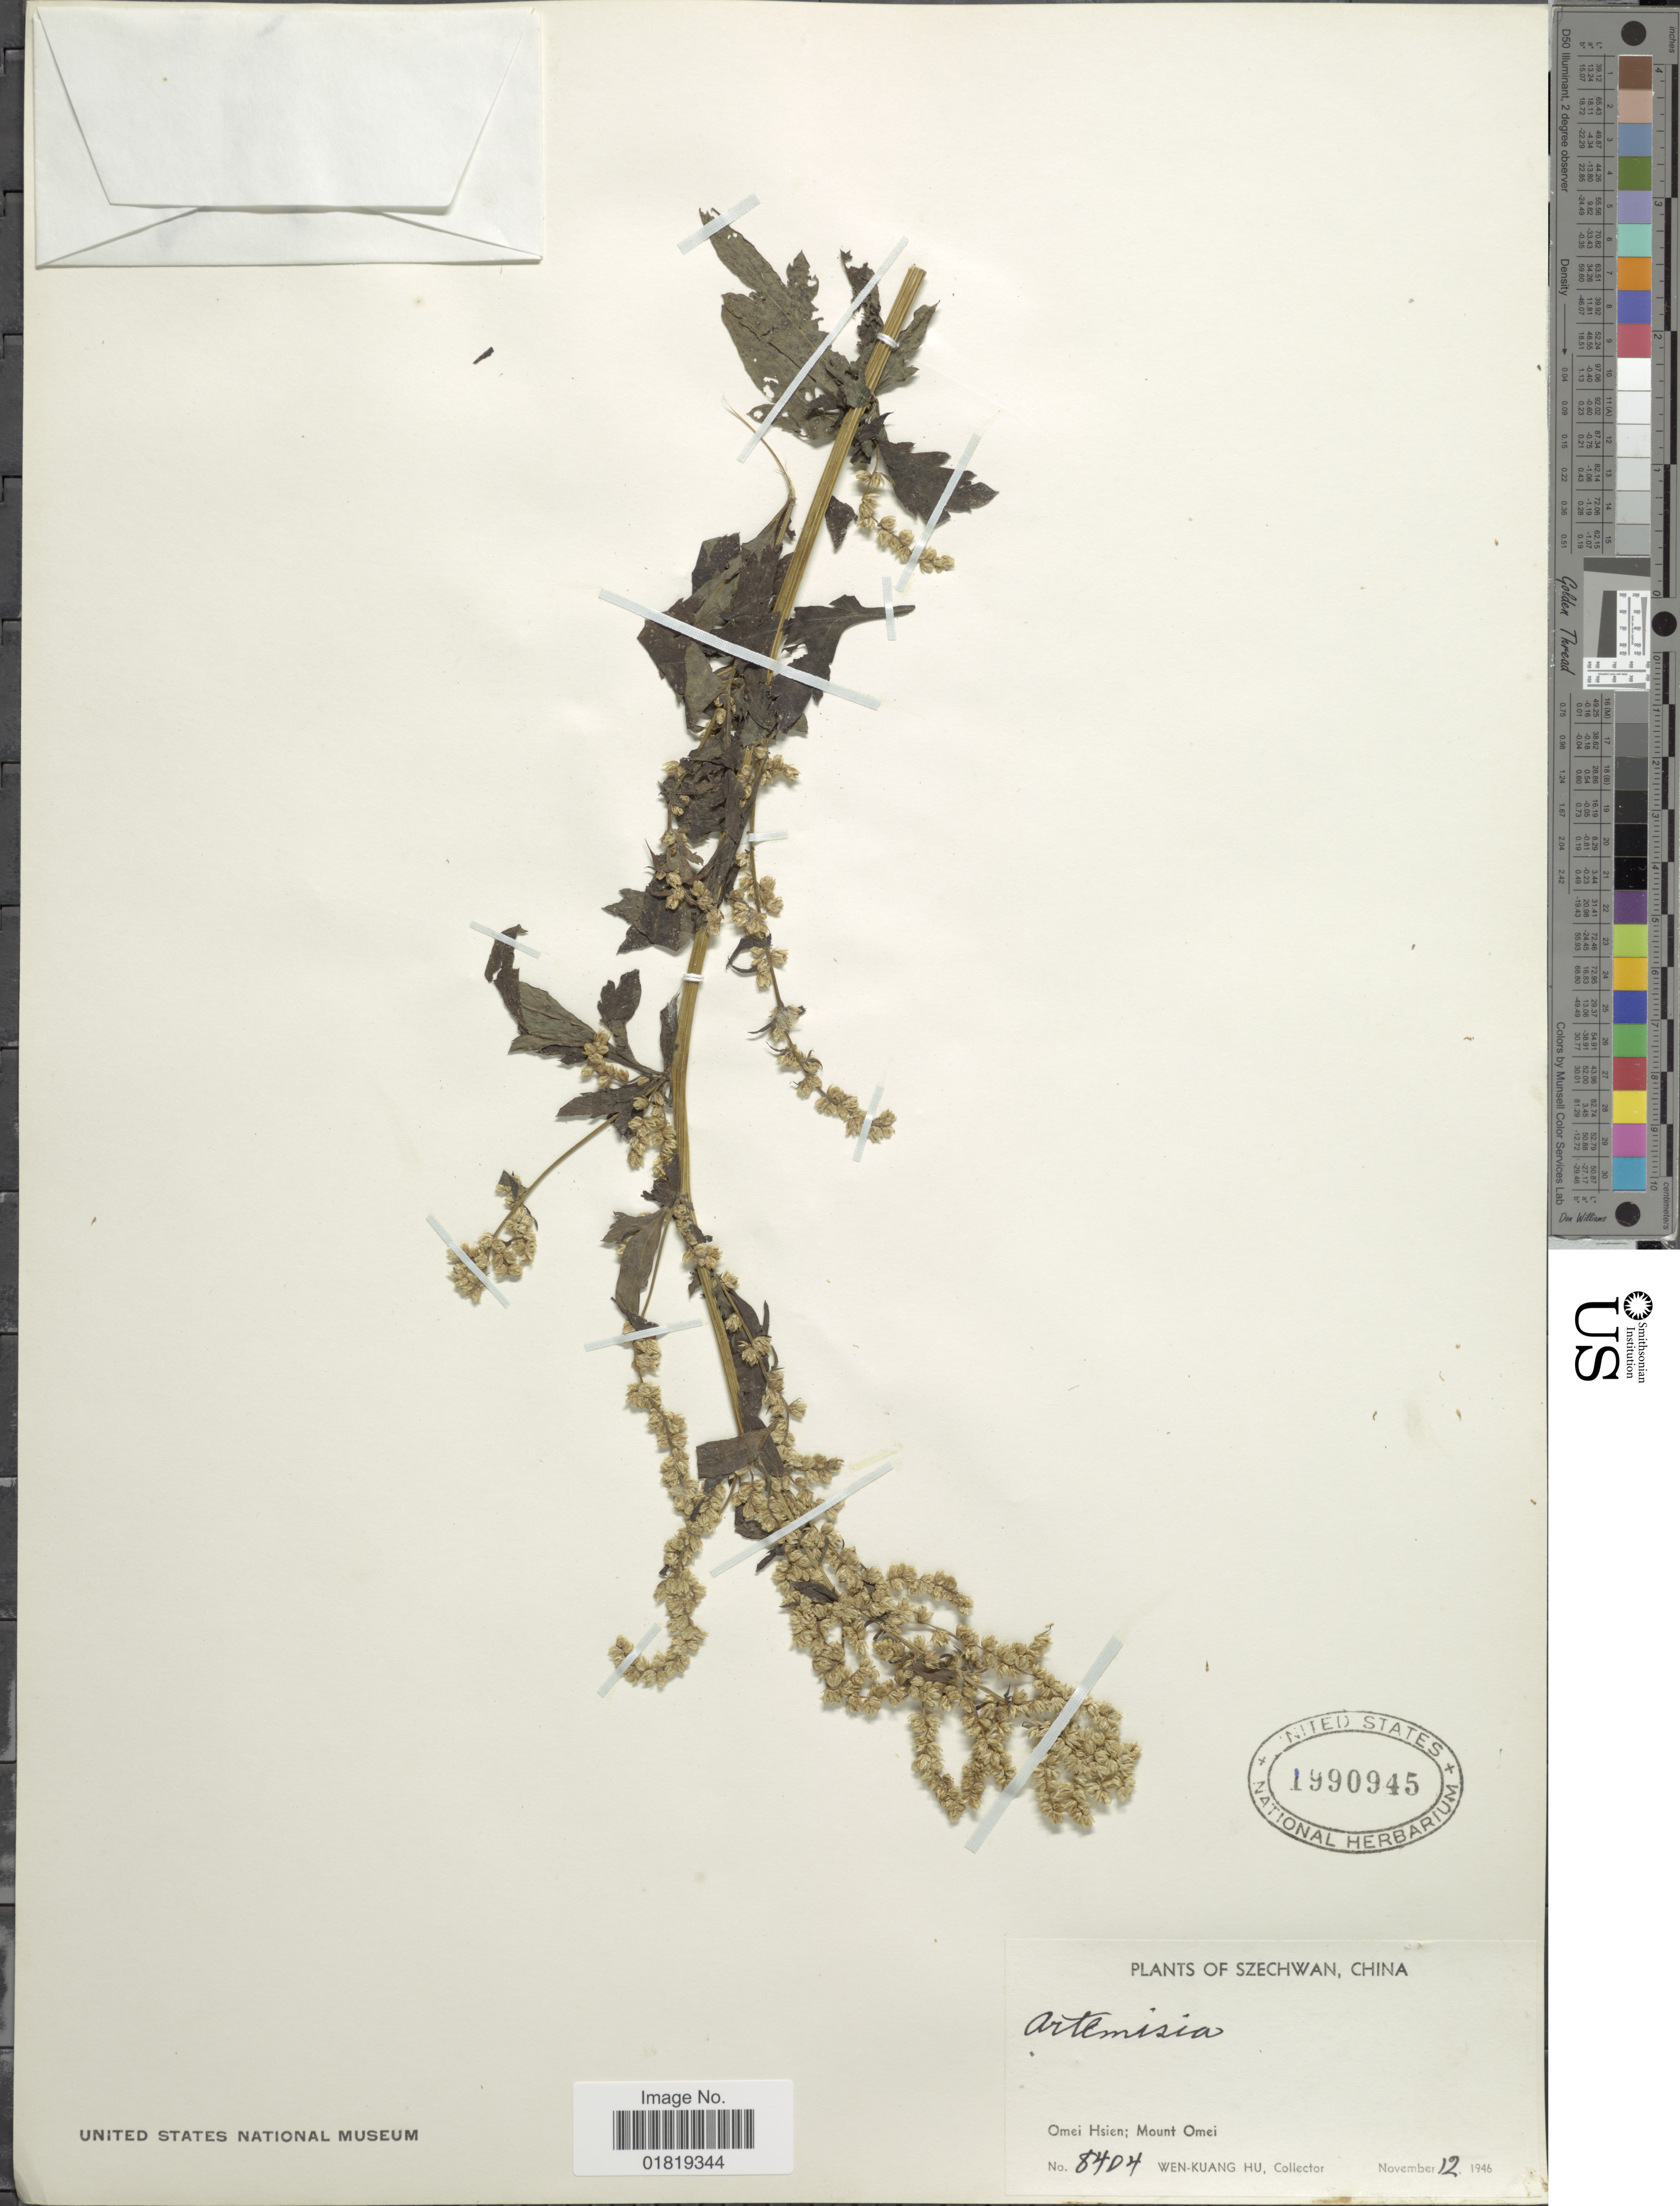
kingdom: Plantae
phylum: Tracheophyta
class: Magnoliopsida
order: Asterales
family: Asteraceae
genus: Artemisia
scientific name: Artemisia sp.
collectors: W. K. Hu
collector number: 8404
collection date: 1946-11-12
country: China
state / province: Sichuan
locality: Szechwan, Omei Hsien; Mount Omei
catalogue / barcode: US 1990945